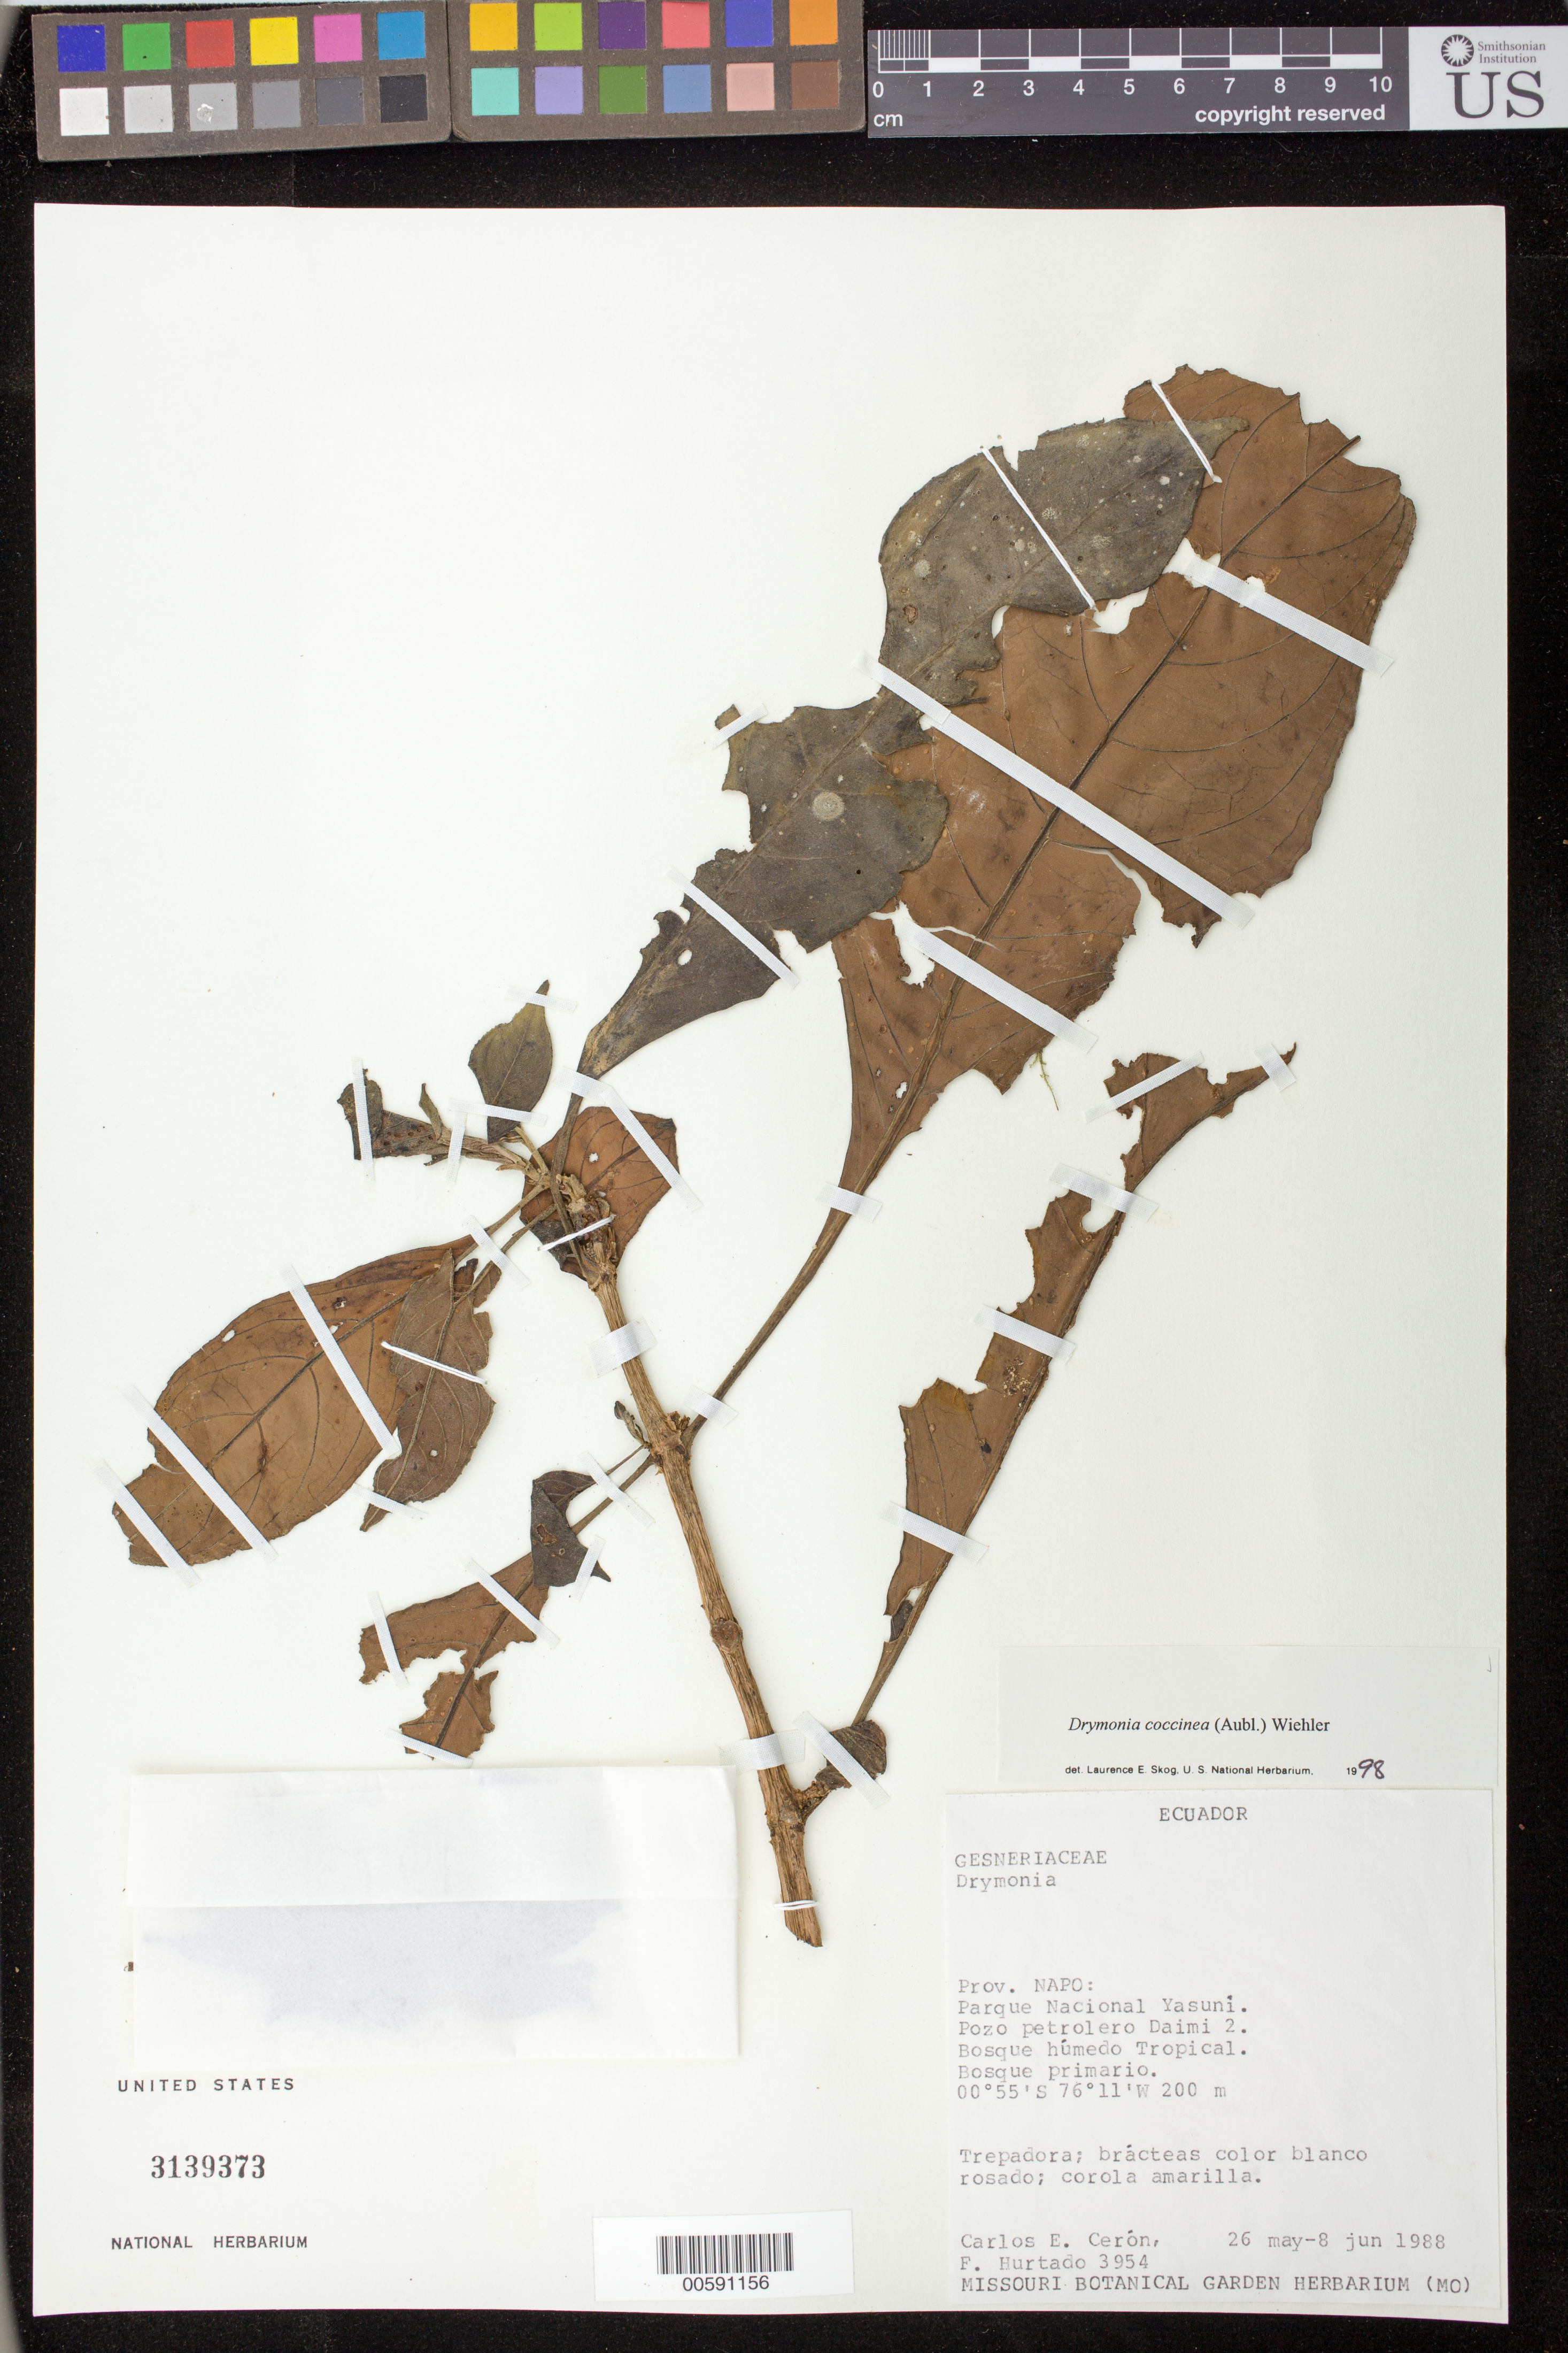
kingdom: Plantae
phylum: Tracheophyta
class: Magnoliopsida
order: Lamiales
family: Gesneriaceae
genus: Drymonia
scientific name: Drymonia coccinea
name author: (Aubl.) Wiehler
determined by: Clark, J. L., (SEL), The Marie Selby Botanical Garden (UNITED STATES)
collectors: C. E. Cerón M. & F. Hurtado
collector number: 3954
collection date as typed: May-Jun 1988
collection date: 1988-05/1988-06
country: Ecuador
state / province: Napo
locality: Parque Nacional Yasuní, Pozo petrolero Daimi 2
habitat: Bosque húmedo tropical; bosque primario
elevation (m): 200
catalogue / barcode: US 3139373